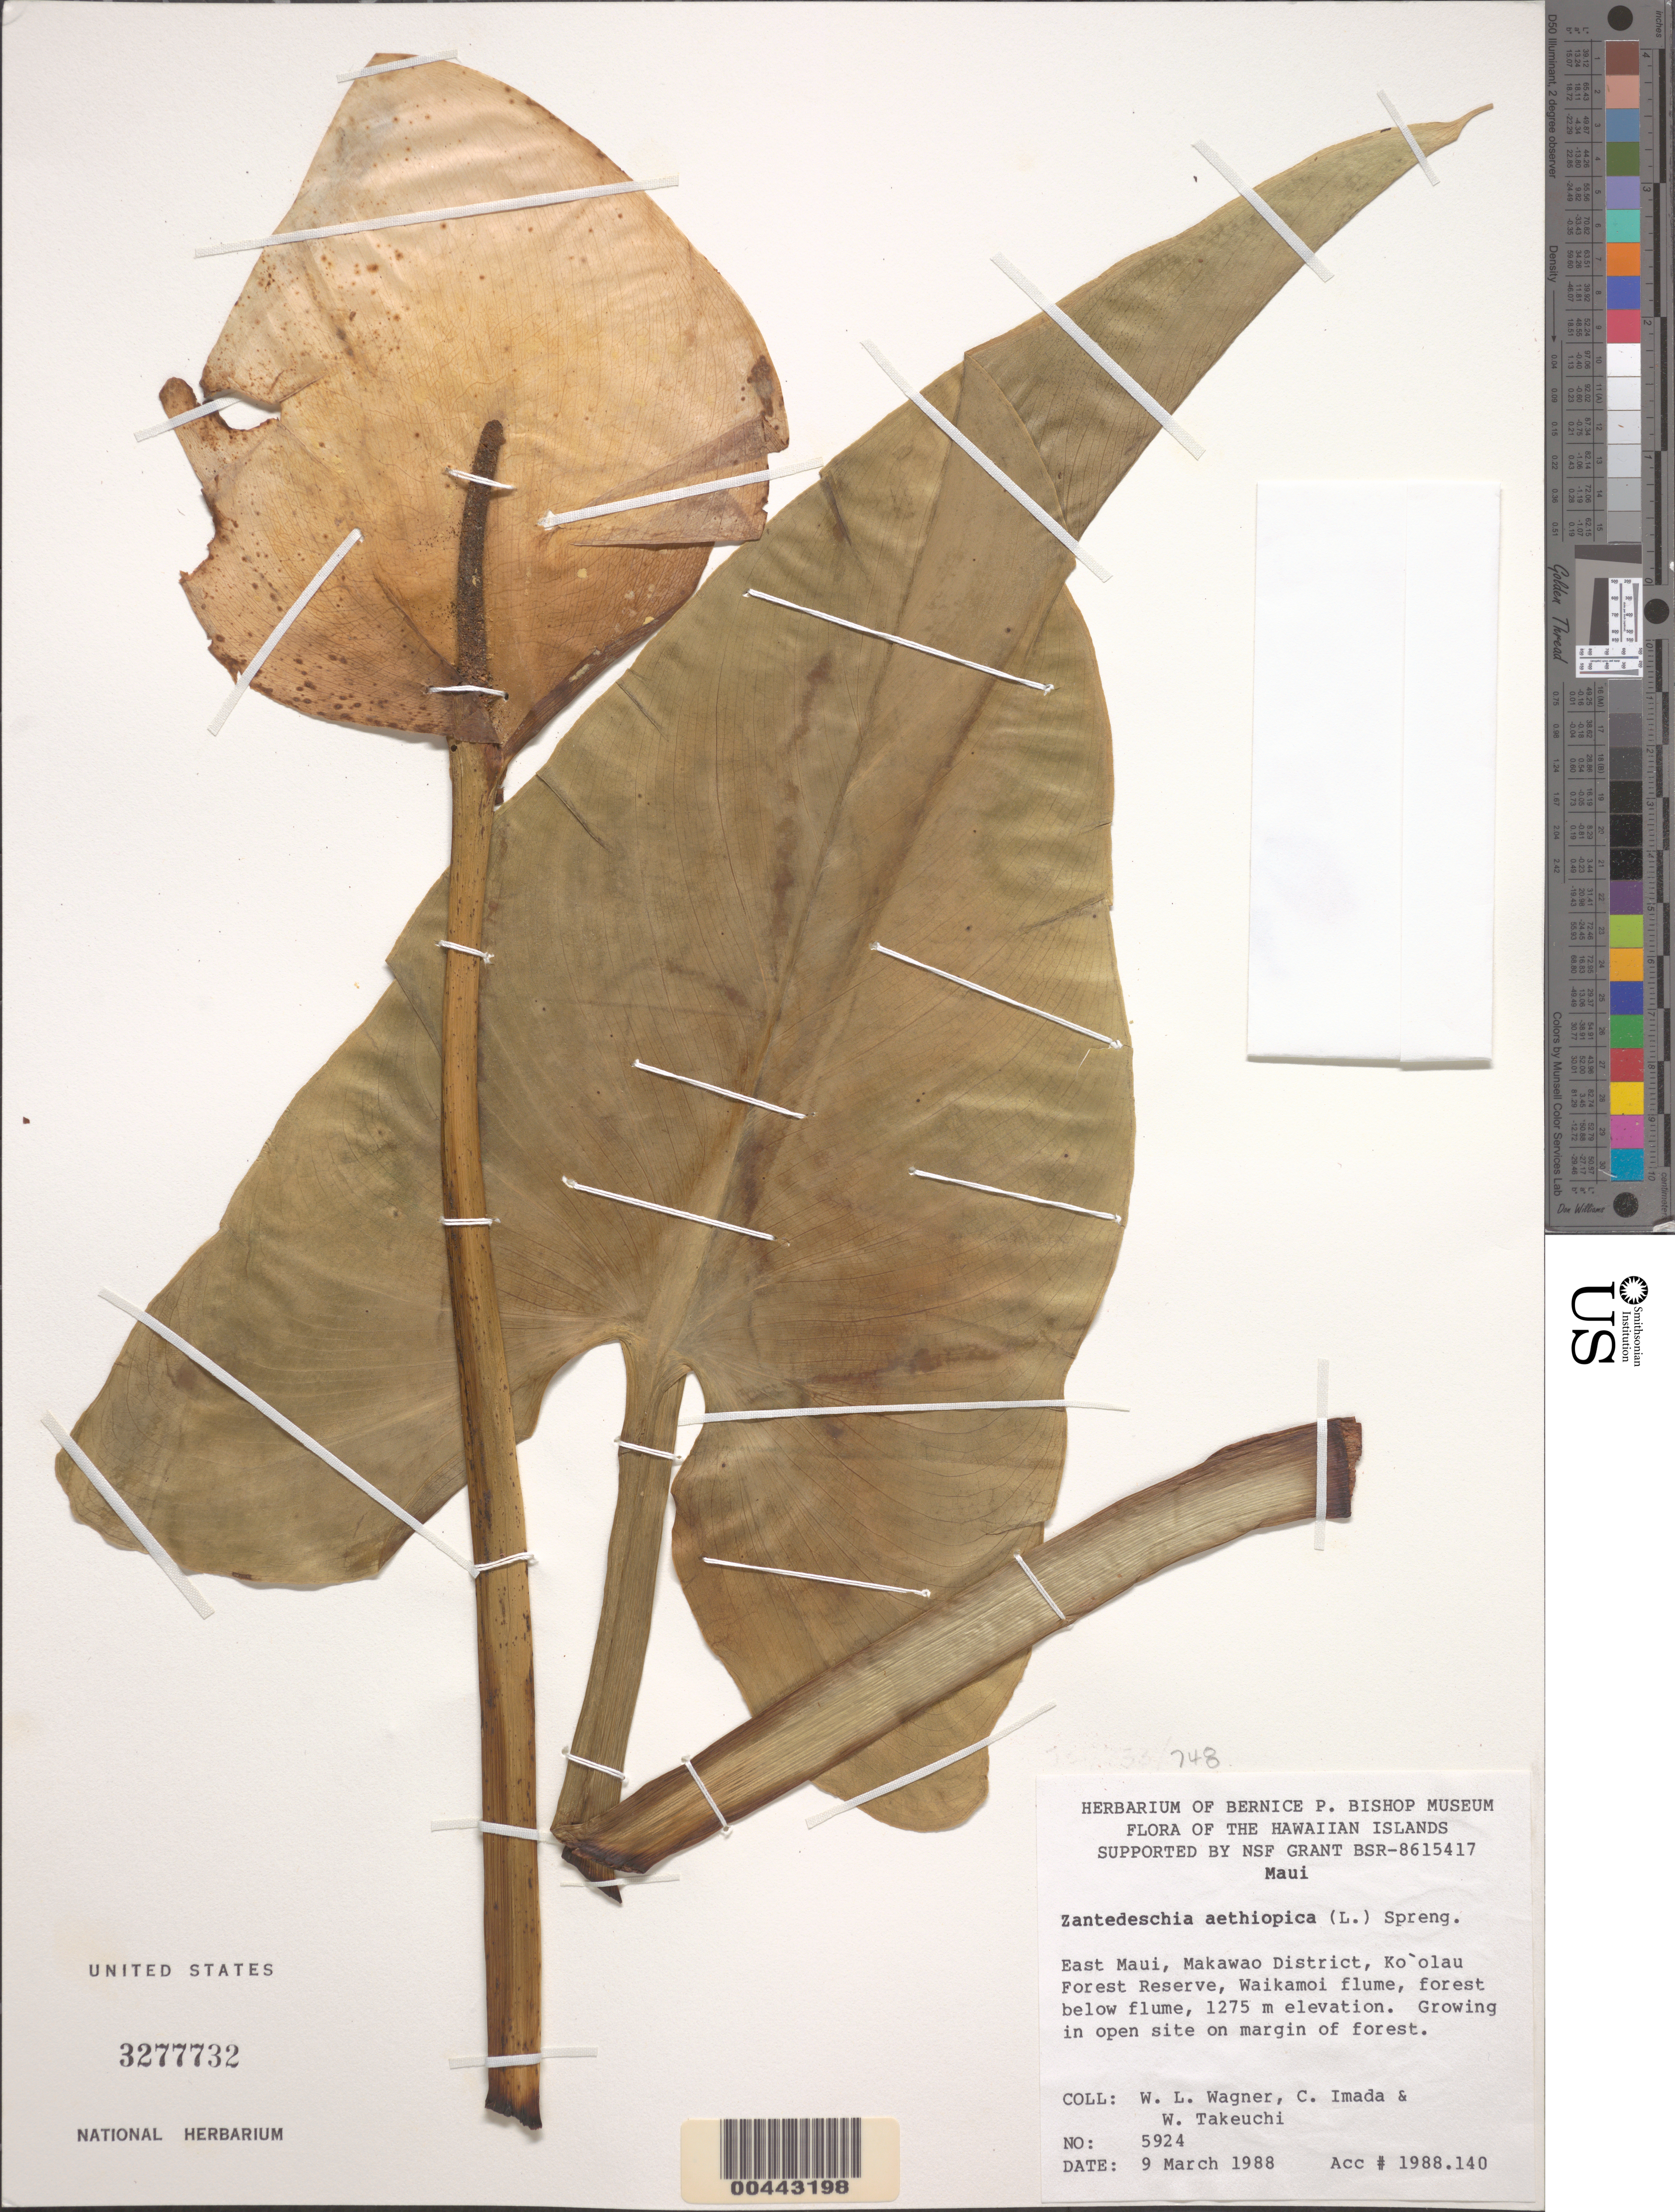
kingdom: Plantae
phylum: Tracheophyta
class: Liliopsida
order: Alismatales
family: Araceae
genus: Zantedeschia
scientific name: Zantedeschia aethiopica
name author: (L.) Spreng.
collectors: W. L. Wagner, C. Imada & W. N. Takeuchi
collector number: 5924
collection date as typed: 9 Mar 1988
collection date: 1988-03-09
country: United States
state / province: Hawaii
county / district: Maui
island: Maui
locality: E Maui, Makawao District, Koolau Forest Reserve, below Waikamoi flume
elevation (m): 1275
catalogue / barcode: US 3277732